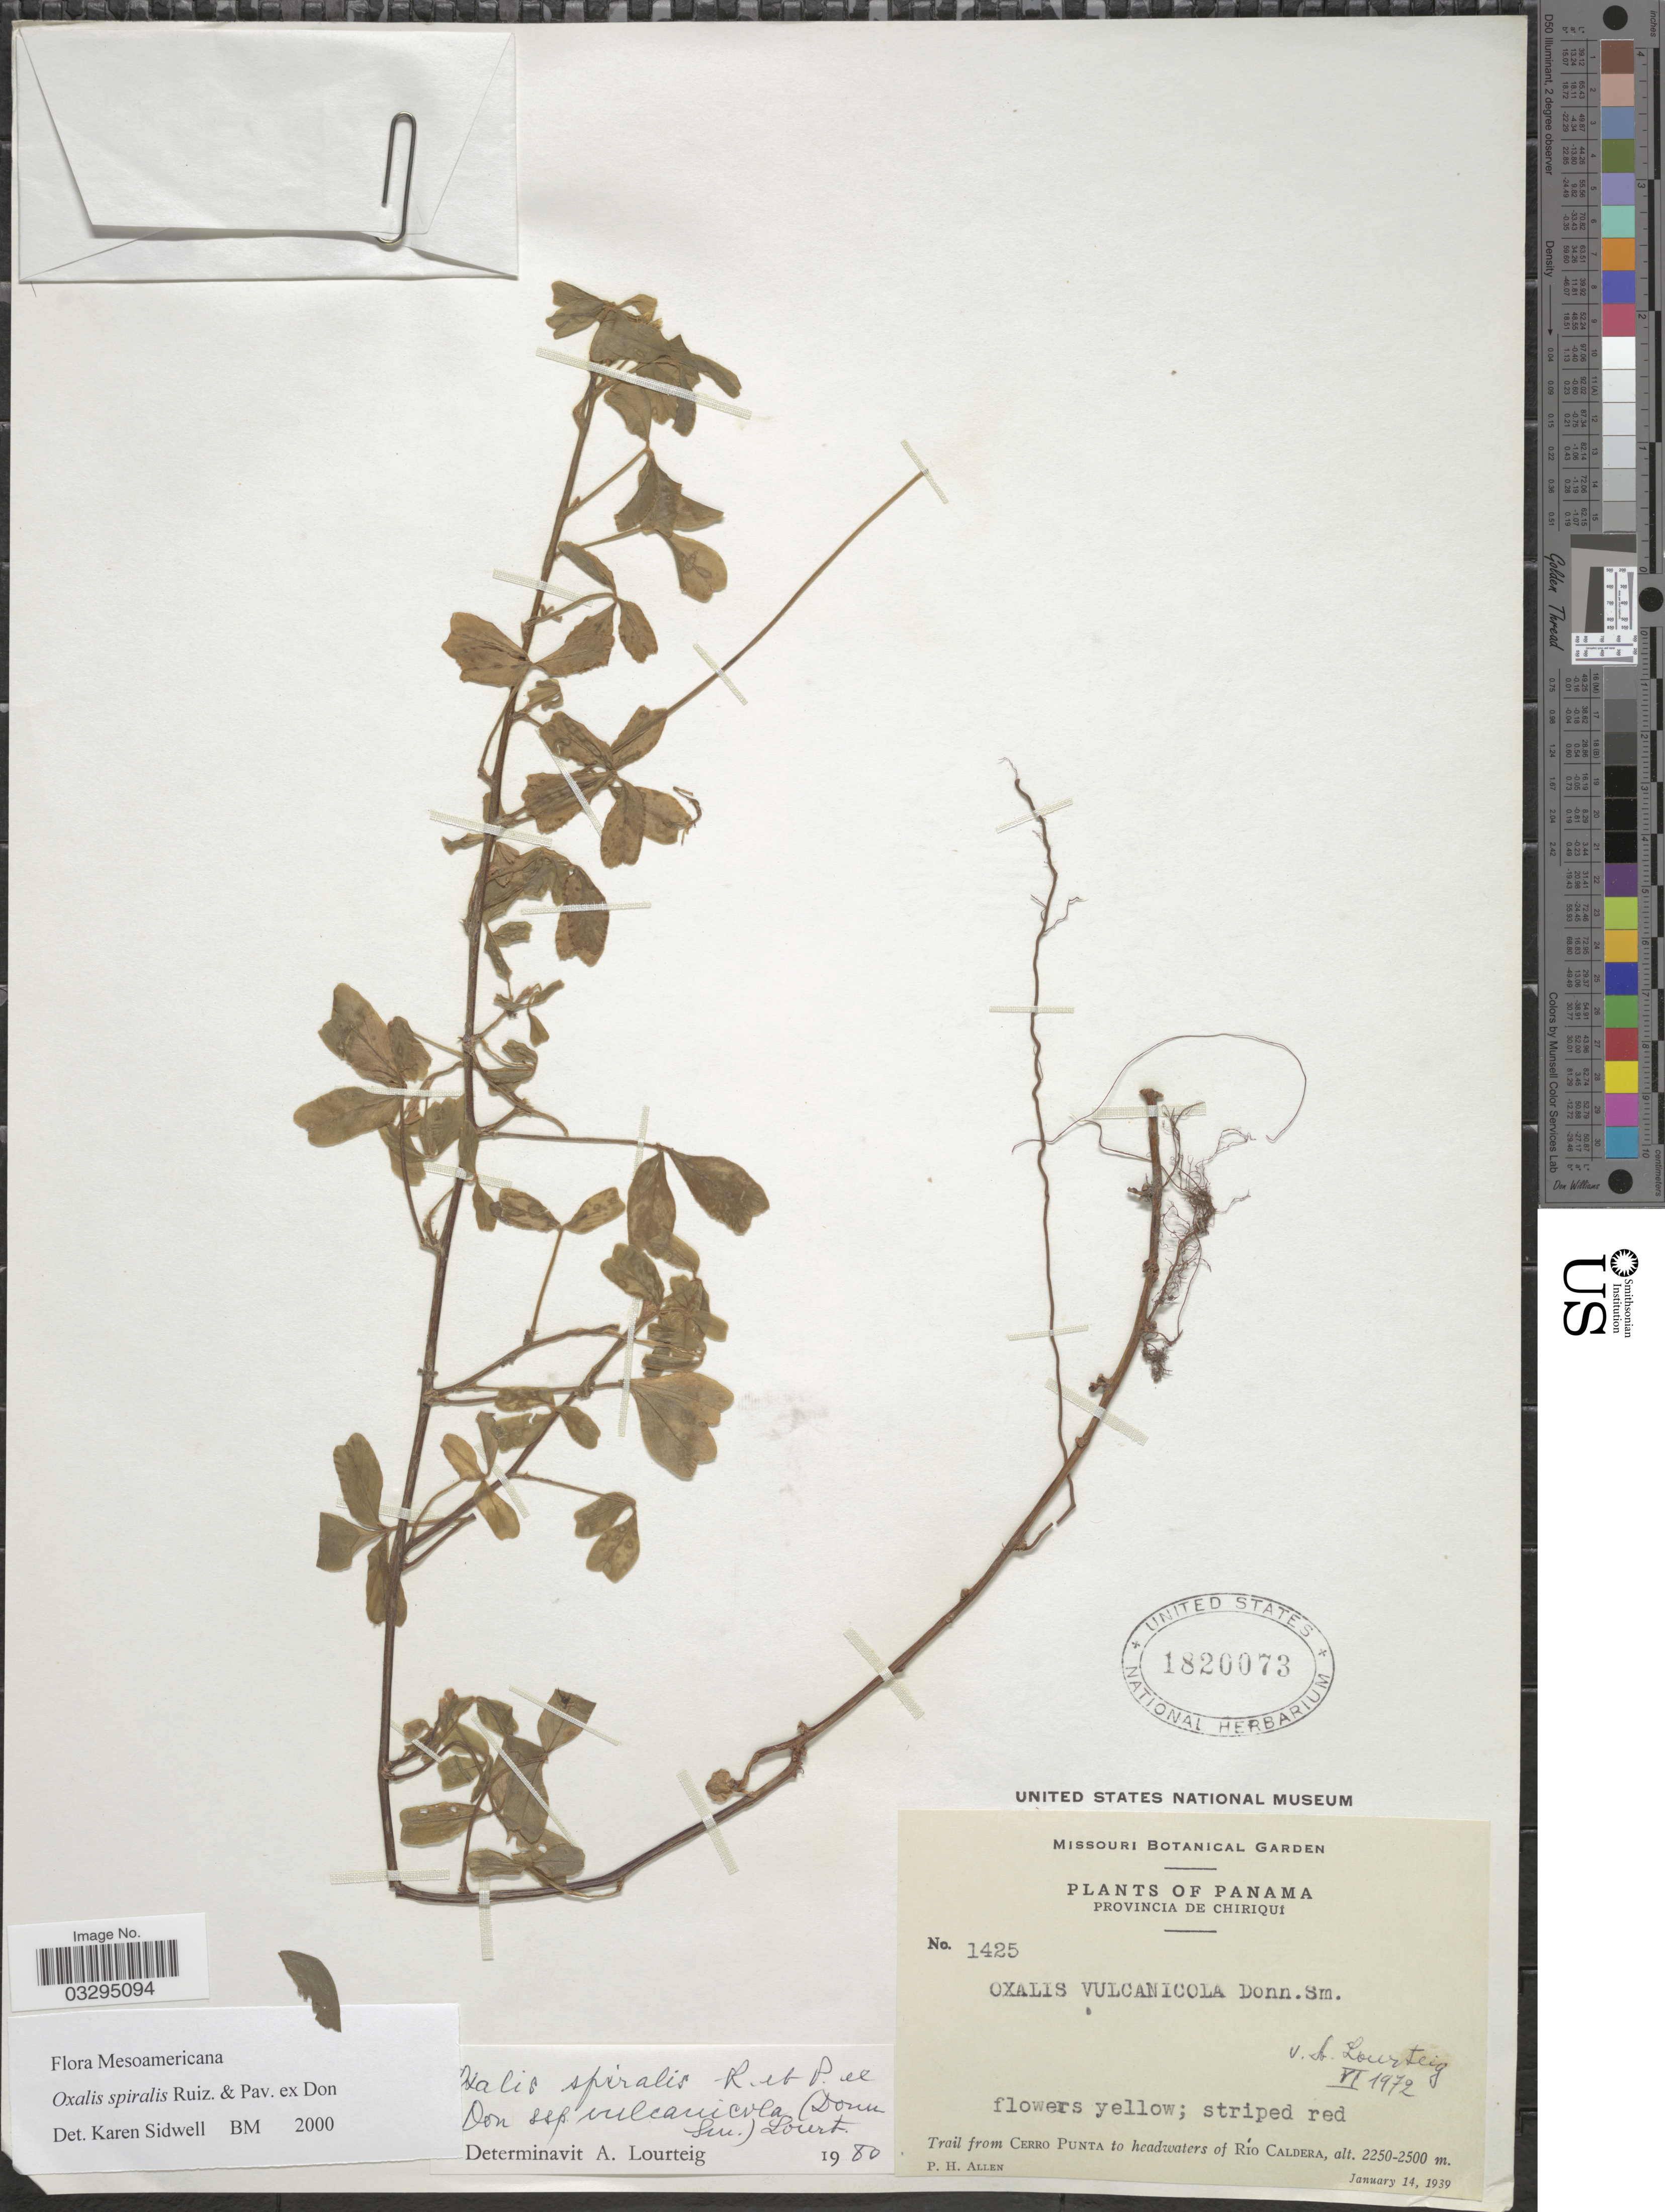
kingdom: Plantae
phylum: Tracheophyta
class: Magnoliopsida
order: Oxalidales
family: Oxalidaceae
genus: Oxalis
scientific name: Oxalis spiralis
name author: Ruiz & Pav. ex G. Don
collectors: P. H. Allen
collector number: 1425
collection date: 1939-01-14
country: Panama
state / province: Chiriqui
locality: Provincia de Chiriqui. Trail from Cerro Punta to headwaters of Río Caldera.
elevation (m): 2250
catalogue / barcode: US 1820073